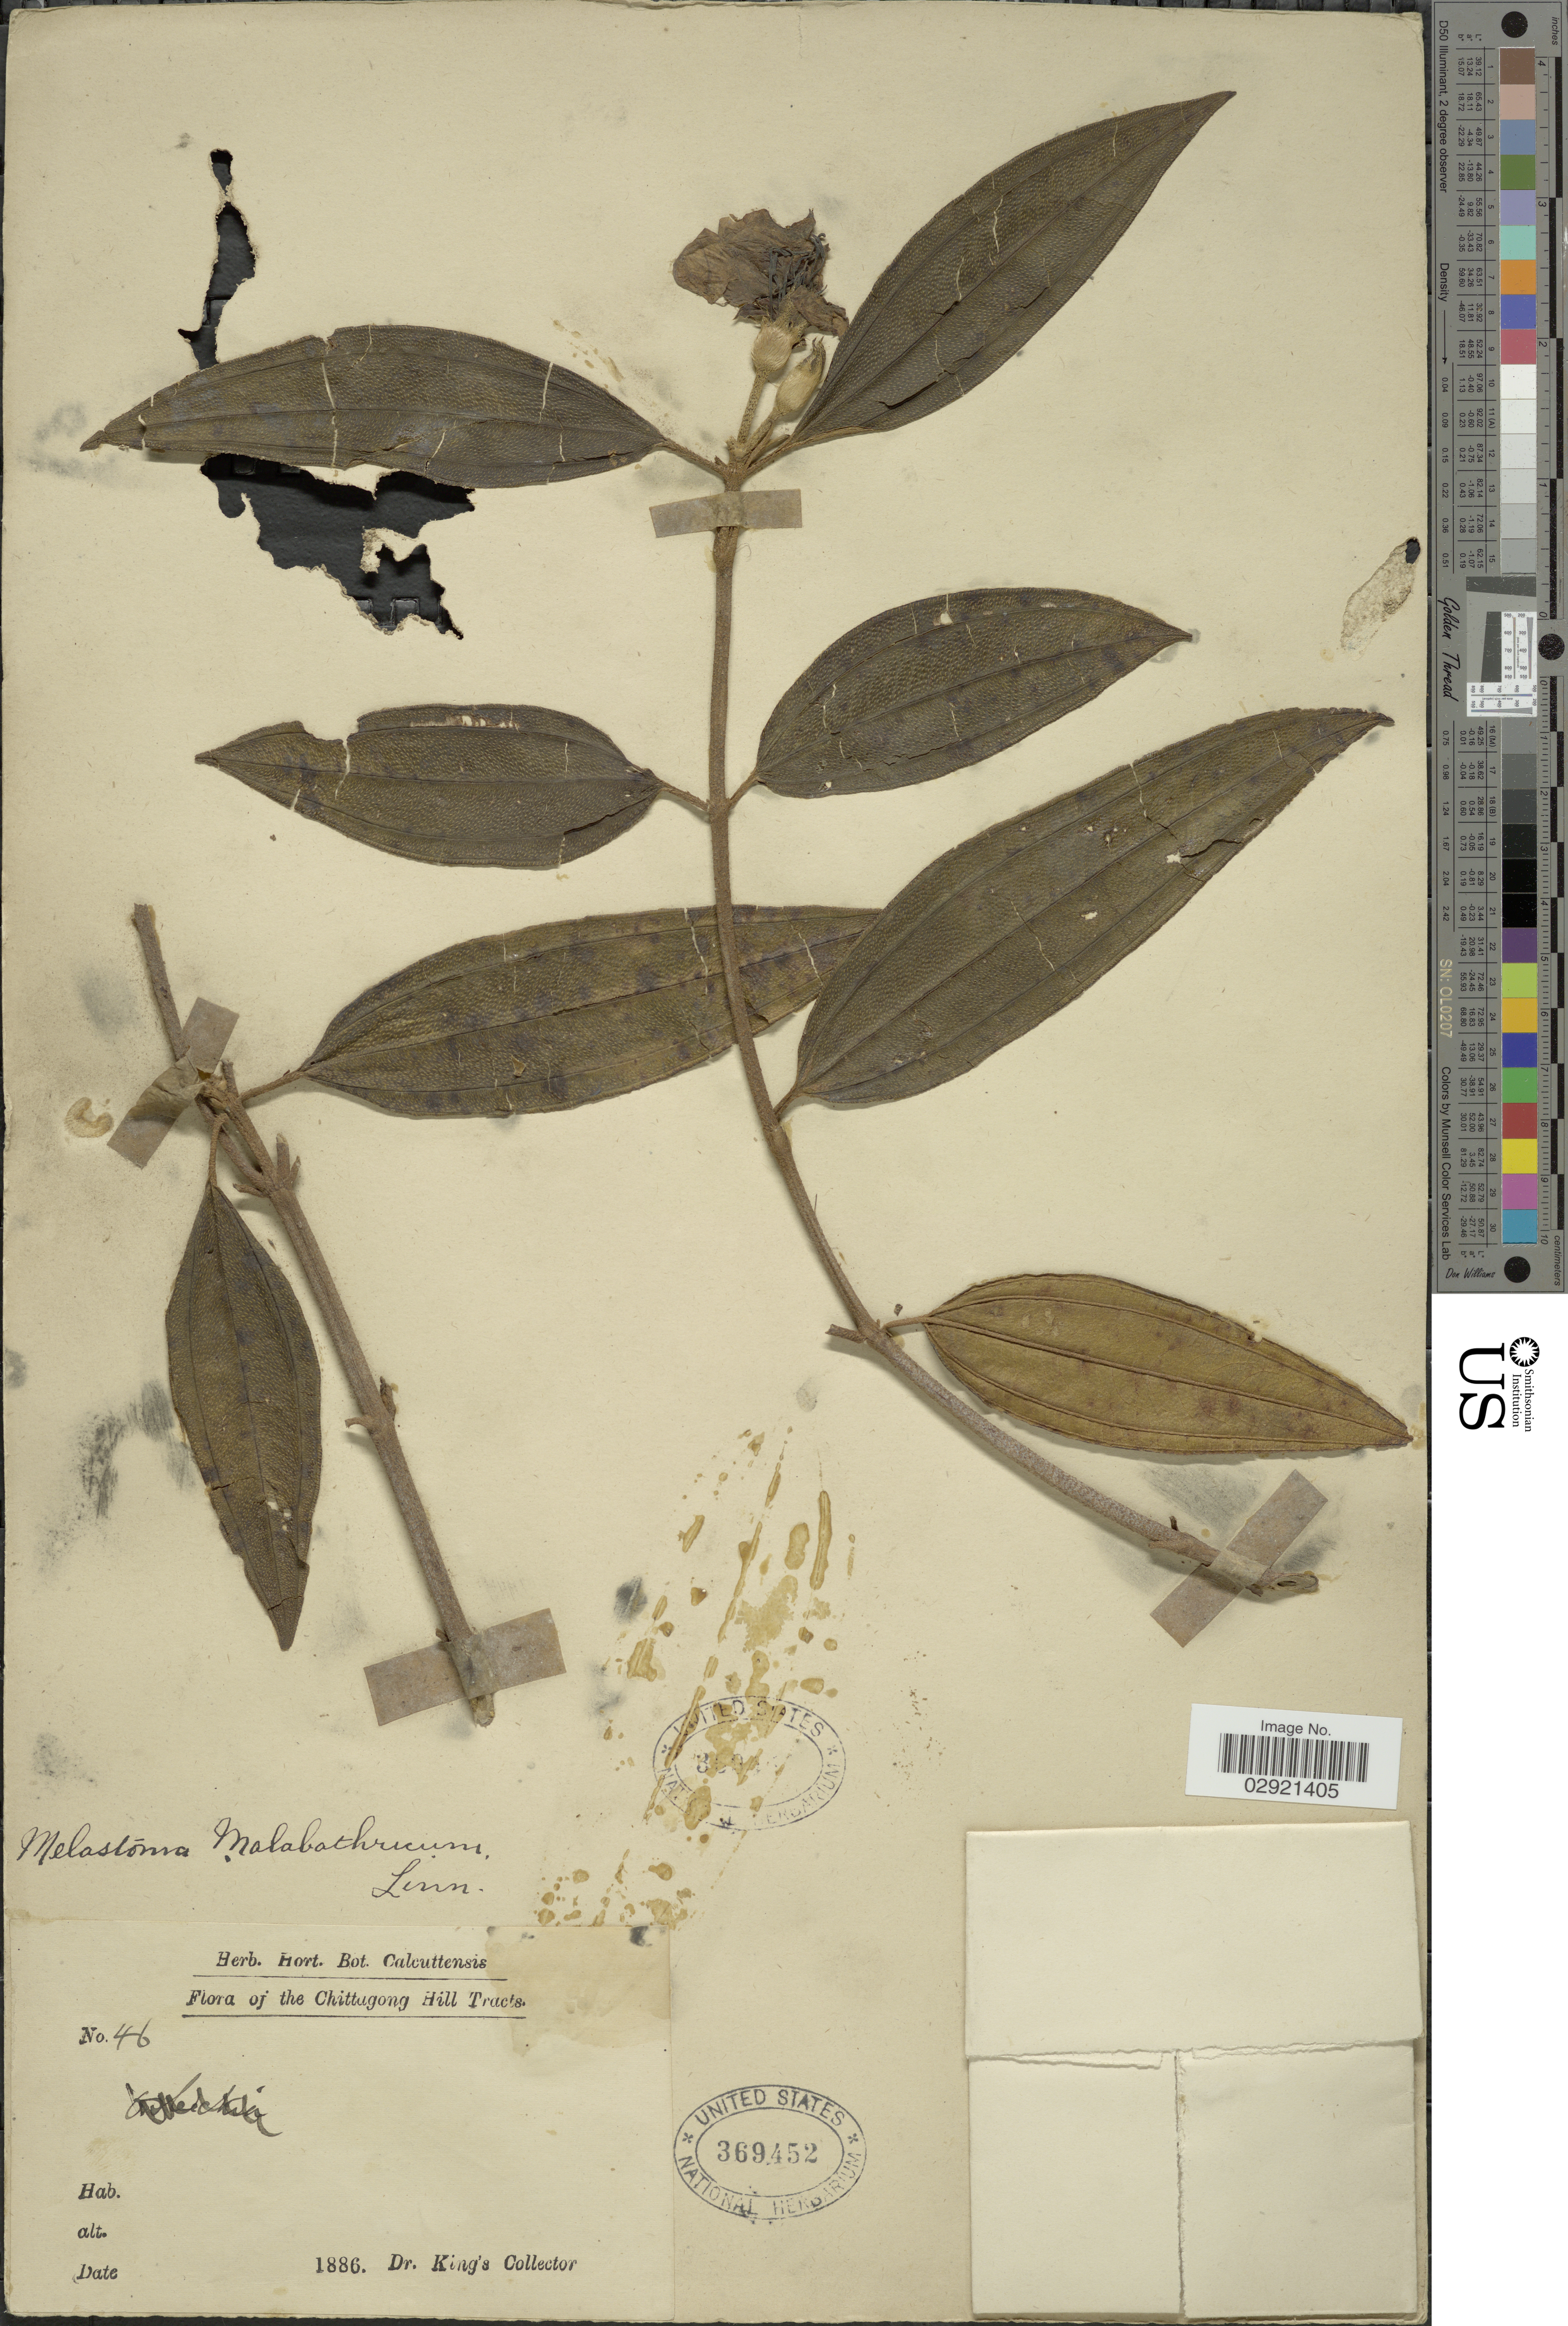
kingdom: Plantae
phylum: Tracheophyta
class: Magnoliopsida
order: Myrtales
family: Melastomataceae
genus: Melastoma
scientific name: Melastoma malabathricum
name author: L.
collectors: Dr. King's collector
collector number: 46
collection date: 1886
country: Bangladesh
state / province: Chittagong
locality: Chittagong Hill Tracts.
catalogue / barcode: US 369452